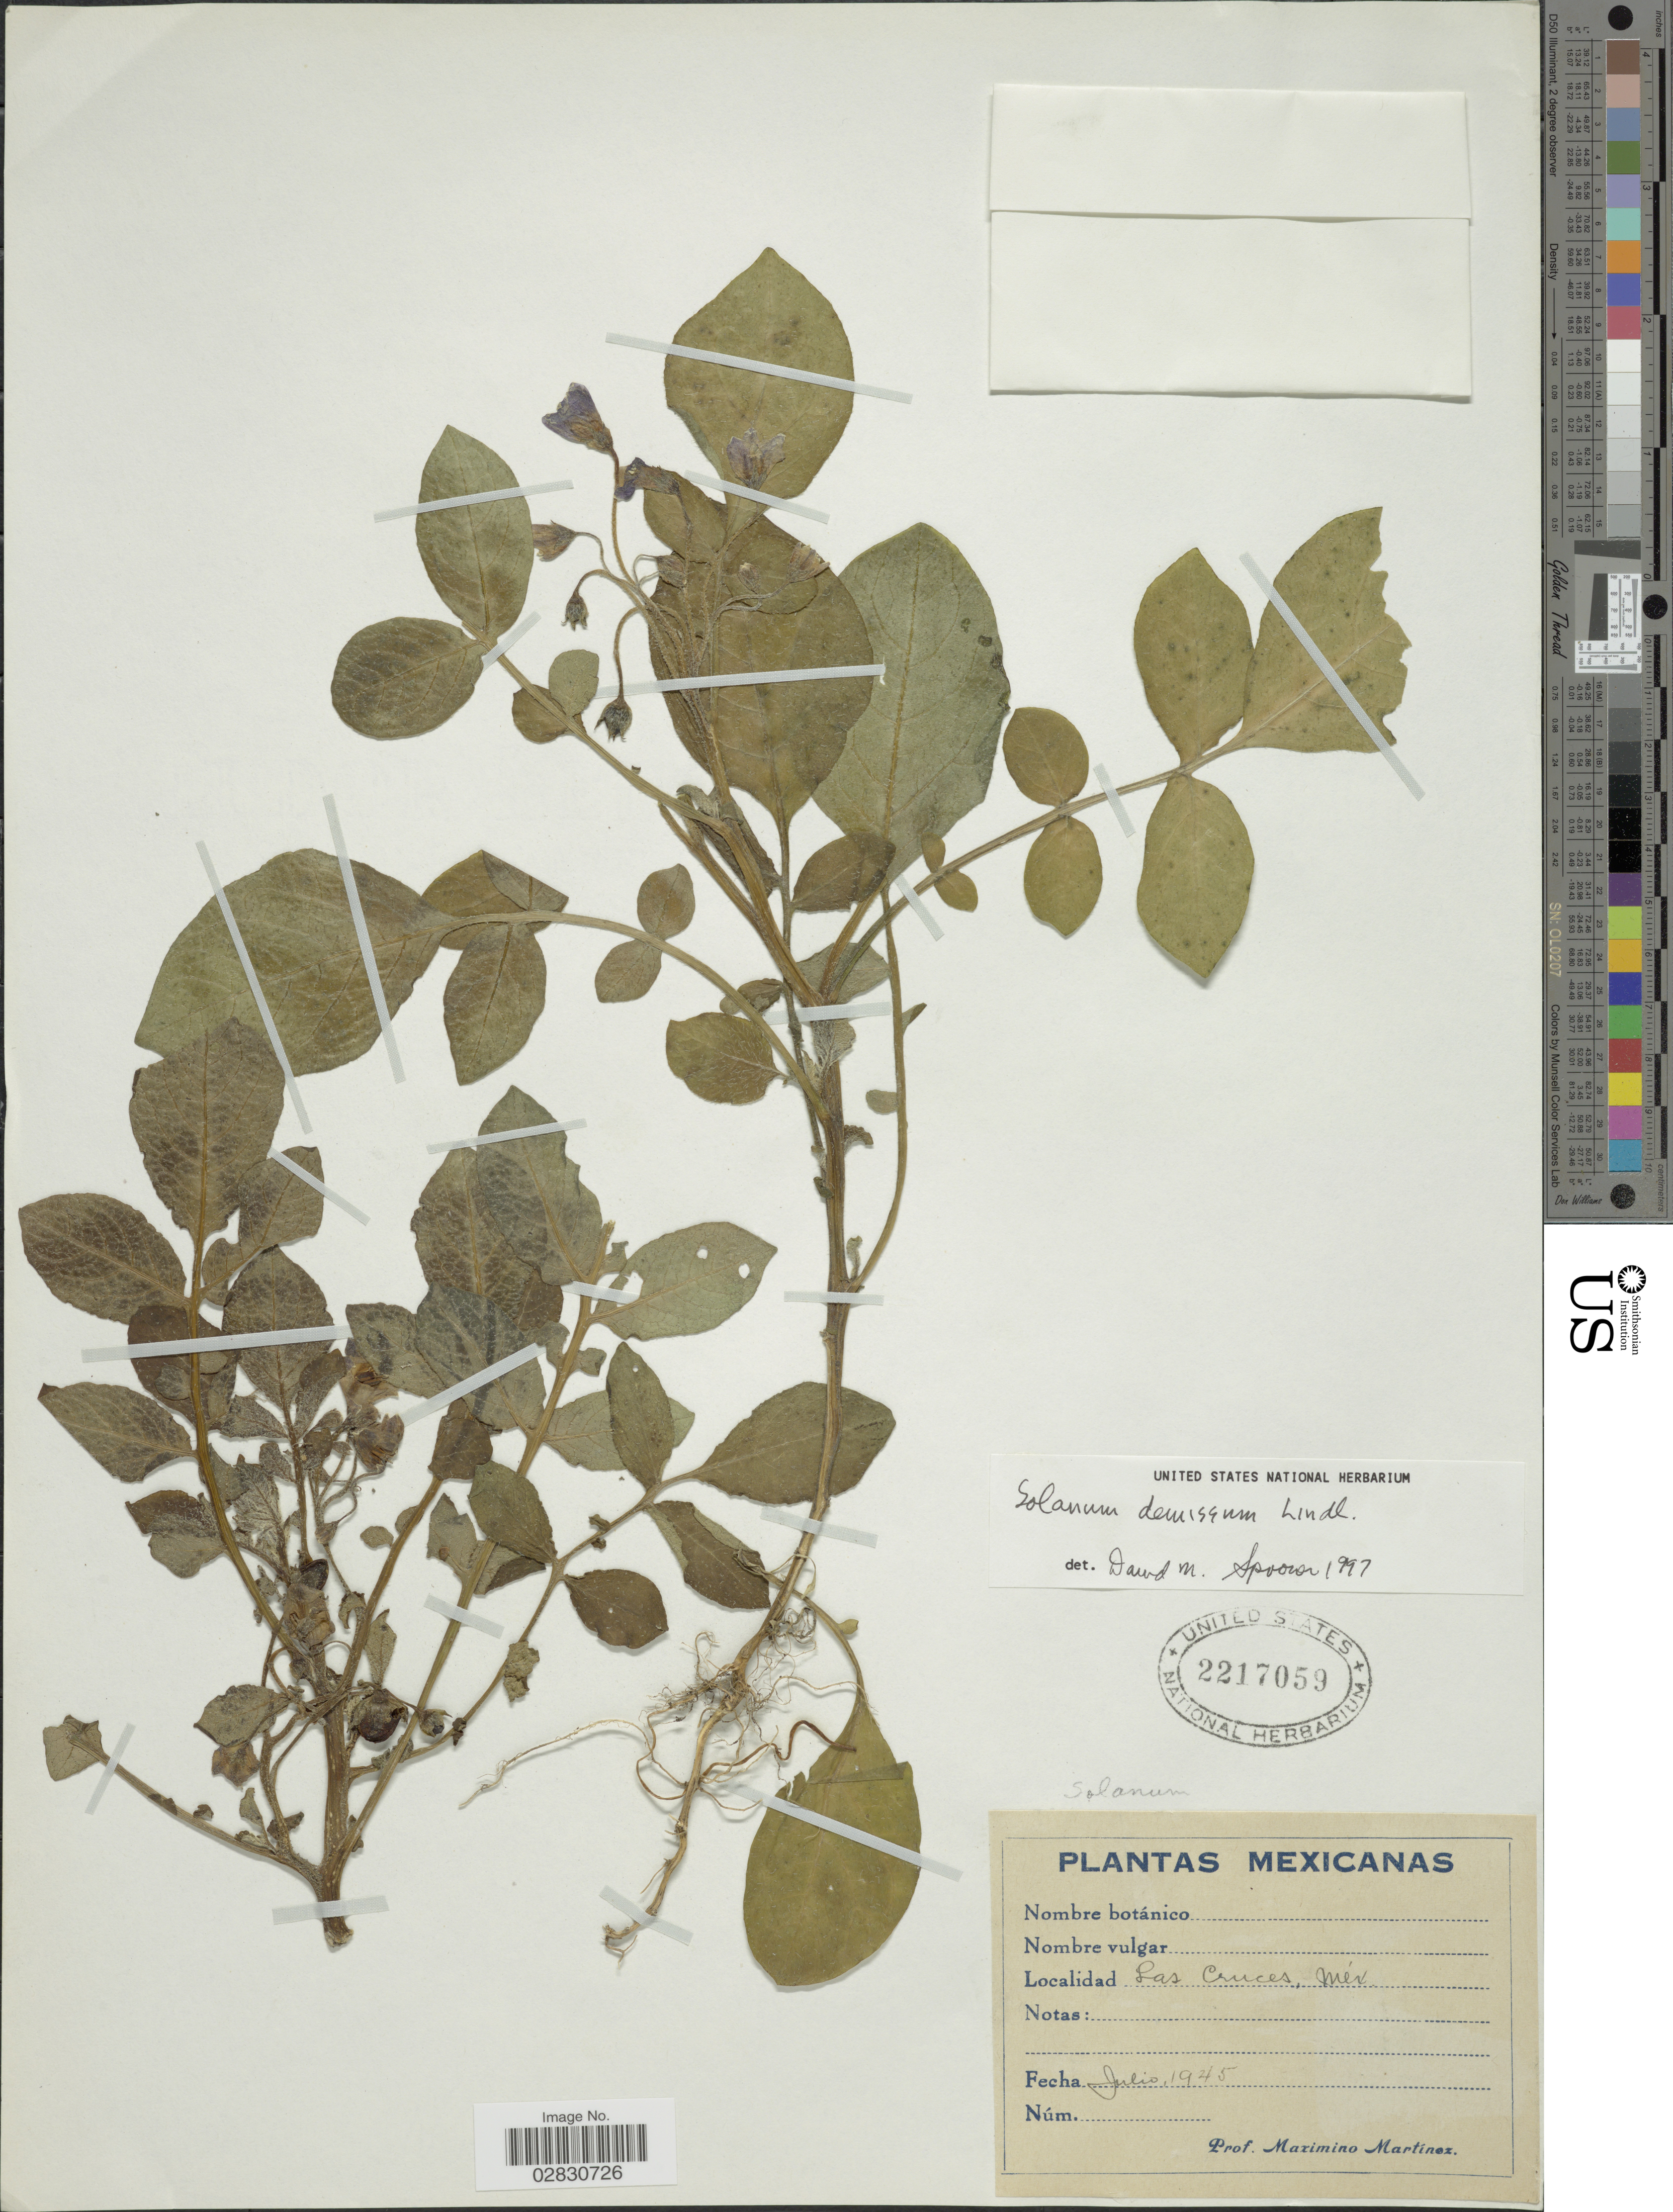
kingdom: Plantae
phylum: Tracheophyta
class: Magnoliopsida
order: Solanales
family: Solanaceae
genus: Solanum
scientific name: Solanum demissum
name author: Lindl.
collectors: M. Martinez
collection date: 1945-07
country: Mexico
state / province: México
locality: Las Cruces, Méx.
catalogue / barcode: US 2217059